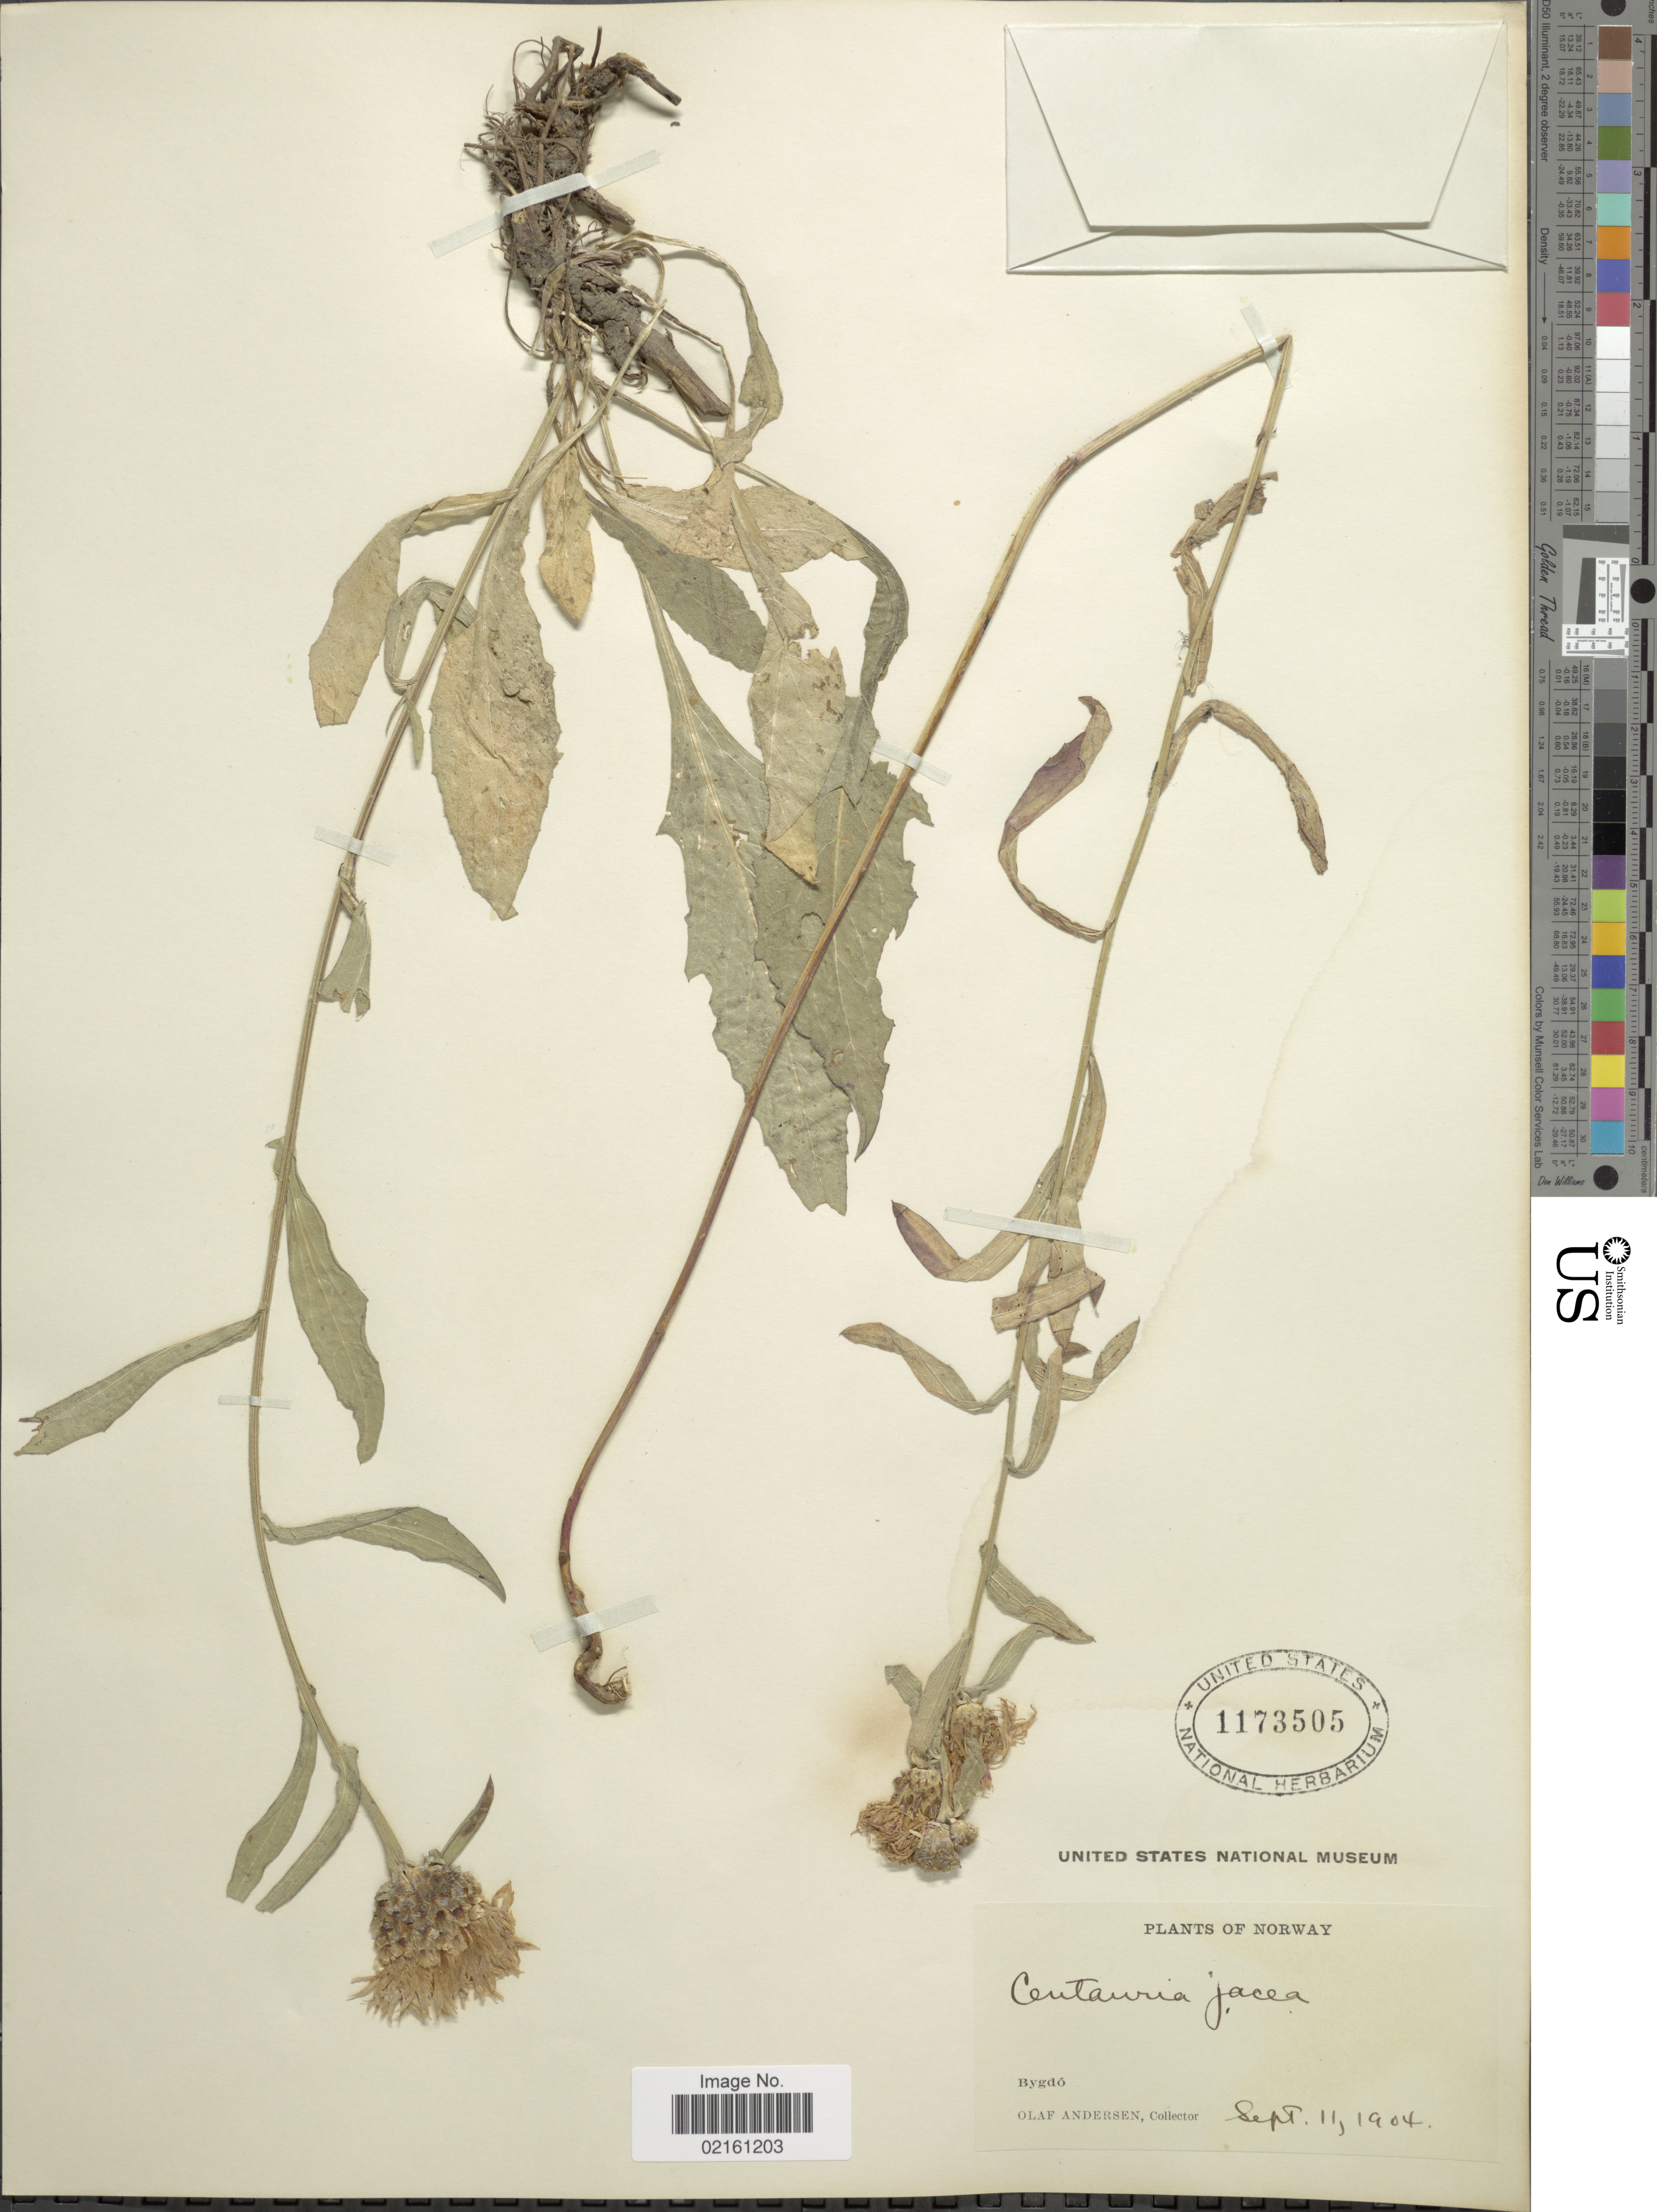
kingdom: Plantae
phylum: Tracheophyta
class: Magnoliopsida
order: Asterales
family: Asteraceae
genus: Centaurea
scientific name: Centaurea jacea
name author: L.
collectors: O. Andersen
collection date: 1904-09-11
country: Norway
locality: Bygdo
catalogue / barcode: US 1173505